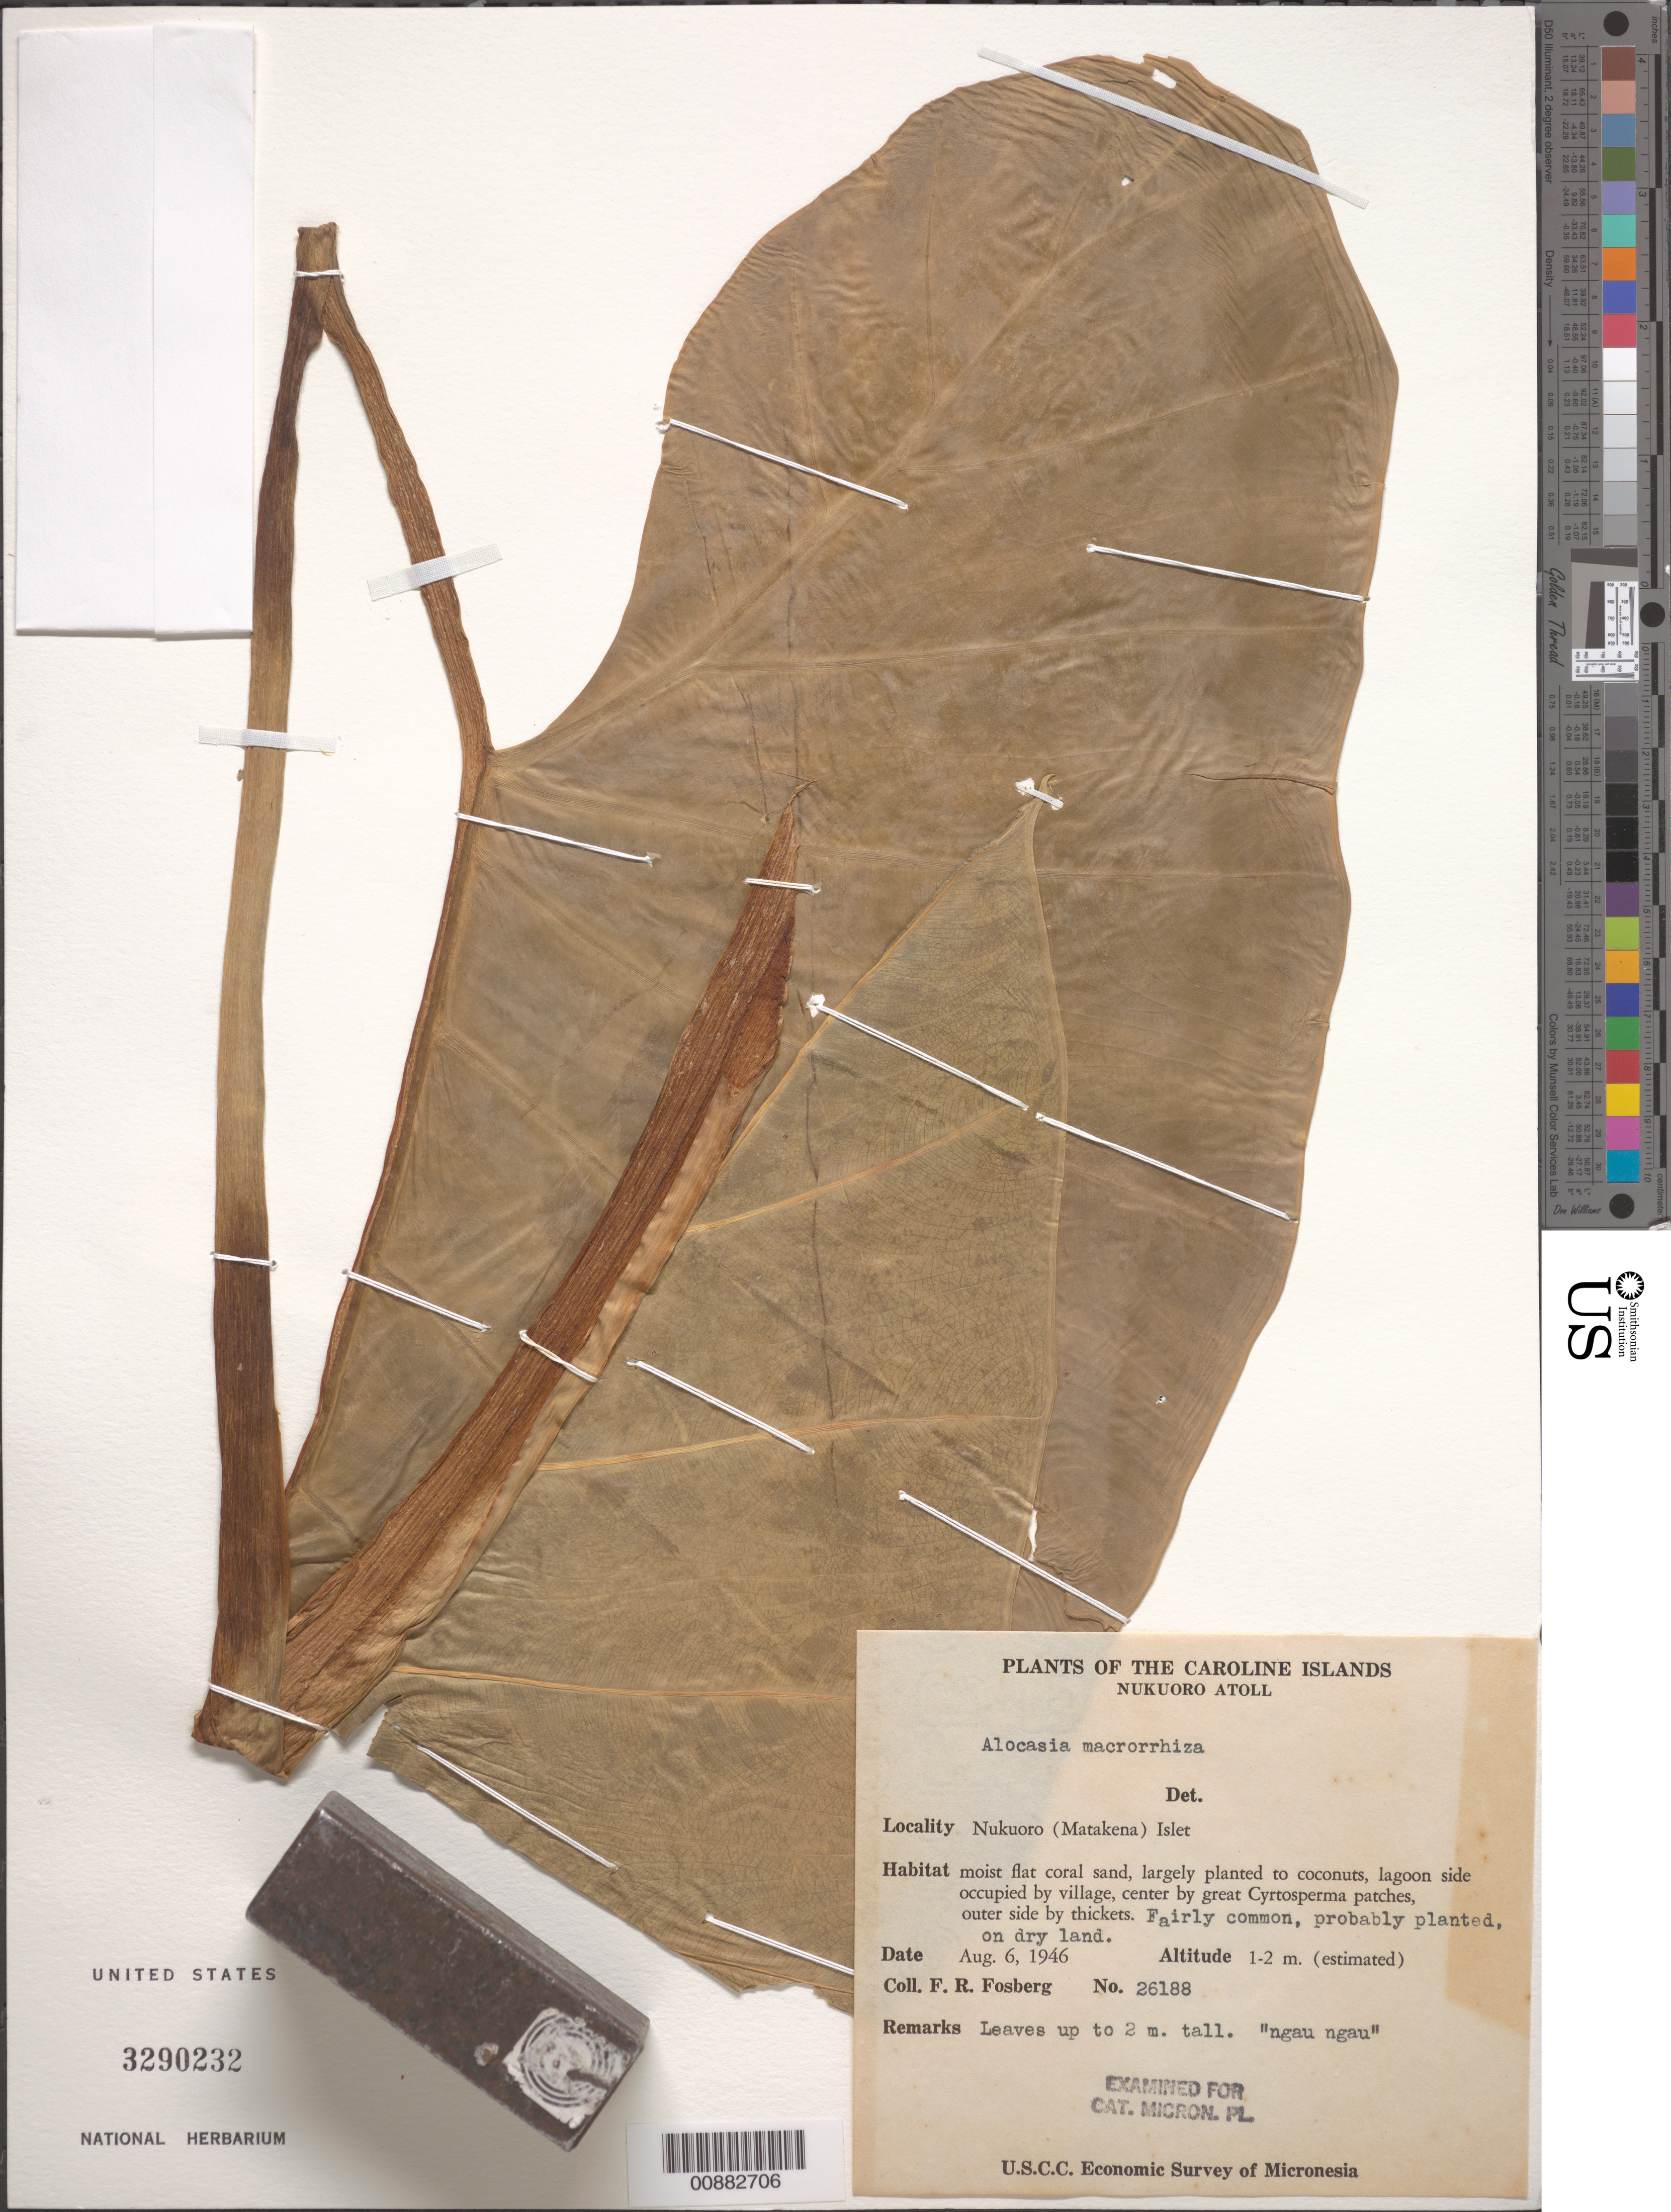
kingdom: Plantae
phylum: Tracheophyta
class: Liliopsida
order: Alismatales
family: Araceae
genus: Alocasia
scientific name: Alocasia macrorrhizos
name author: (L.) G. Don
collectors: F. R. Fosberg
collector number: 26188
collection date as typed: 06 Aug 1946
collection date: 1946-08-06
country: Micronesia, Federated States of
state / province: Pohnpei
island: Nukuoro Atoll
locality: Nukuoro Islet (Matakena). Kapingamarangi Is.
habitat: moist flat coral sand, largely planted to coconuts, center occupied by great Cyrtosperma patches, outer side by thickets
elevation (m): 1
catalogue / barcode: US 3290232